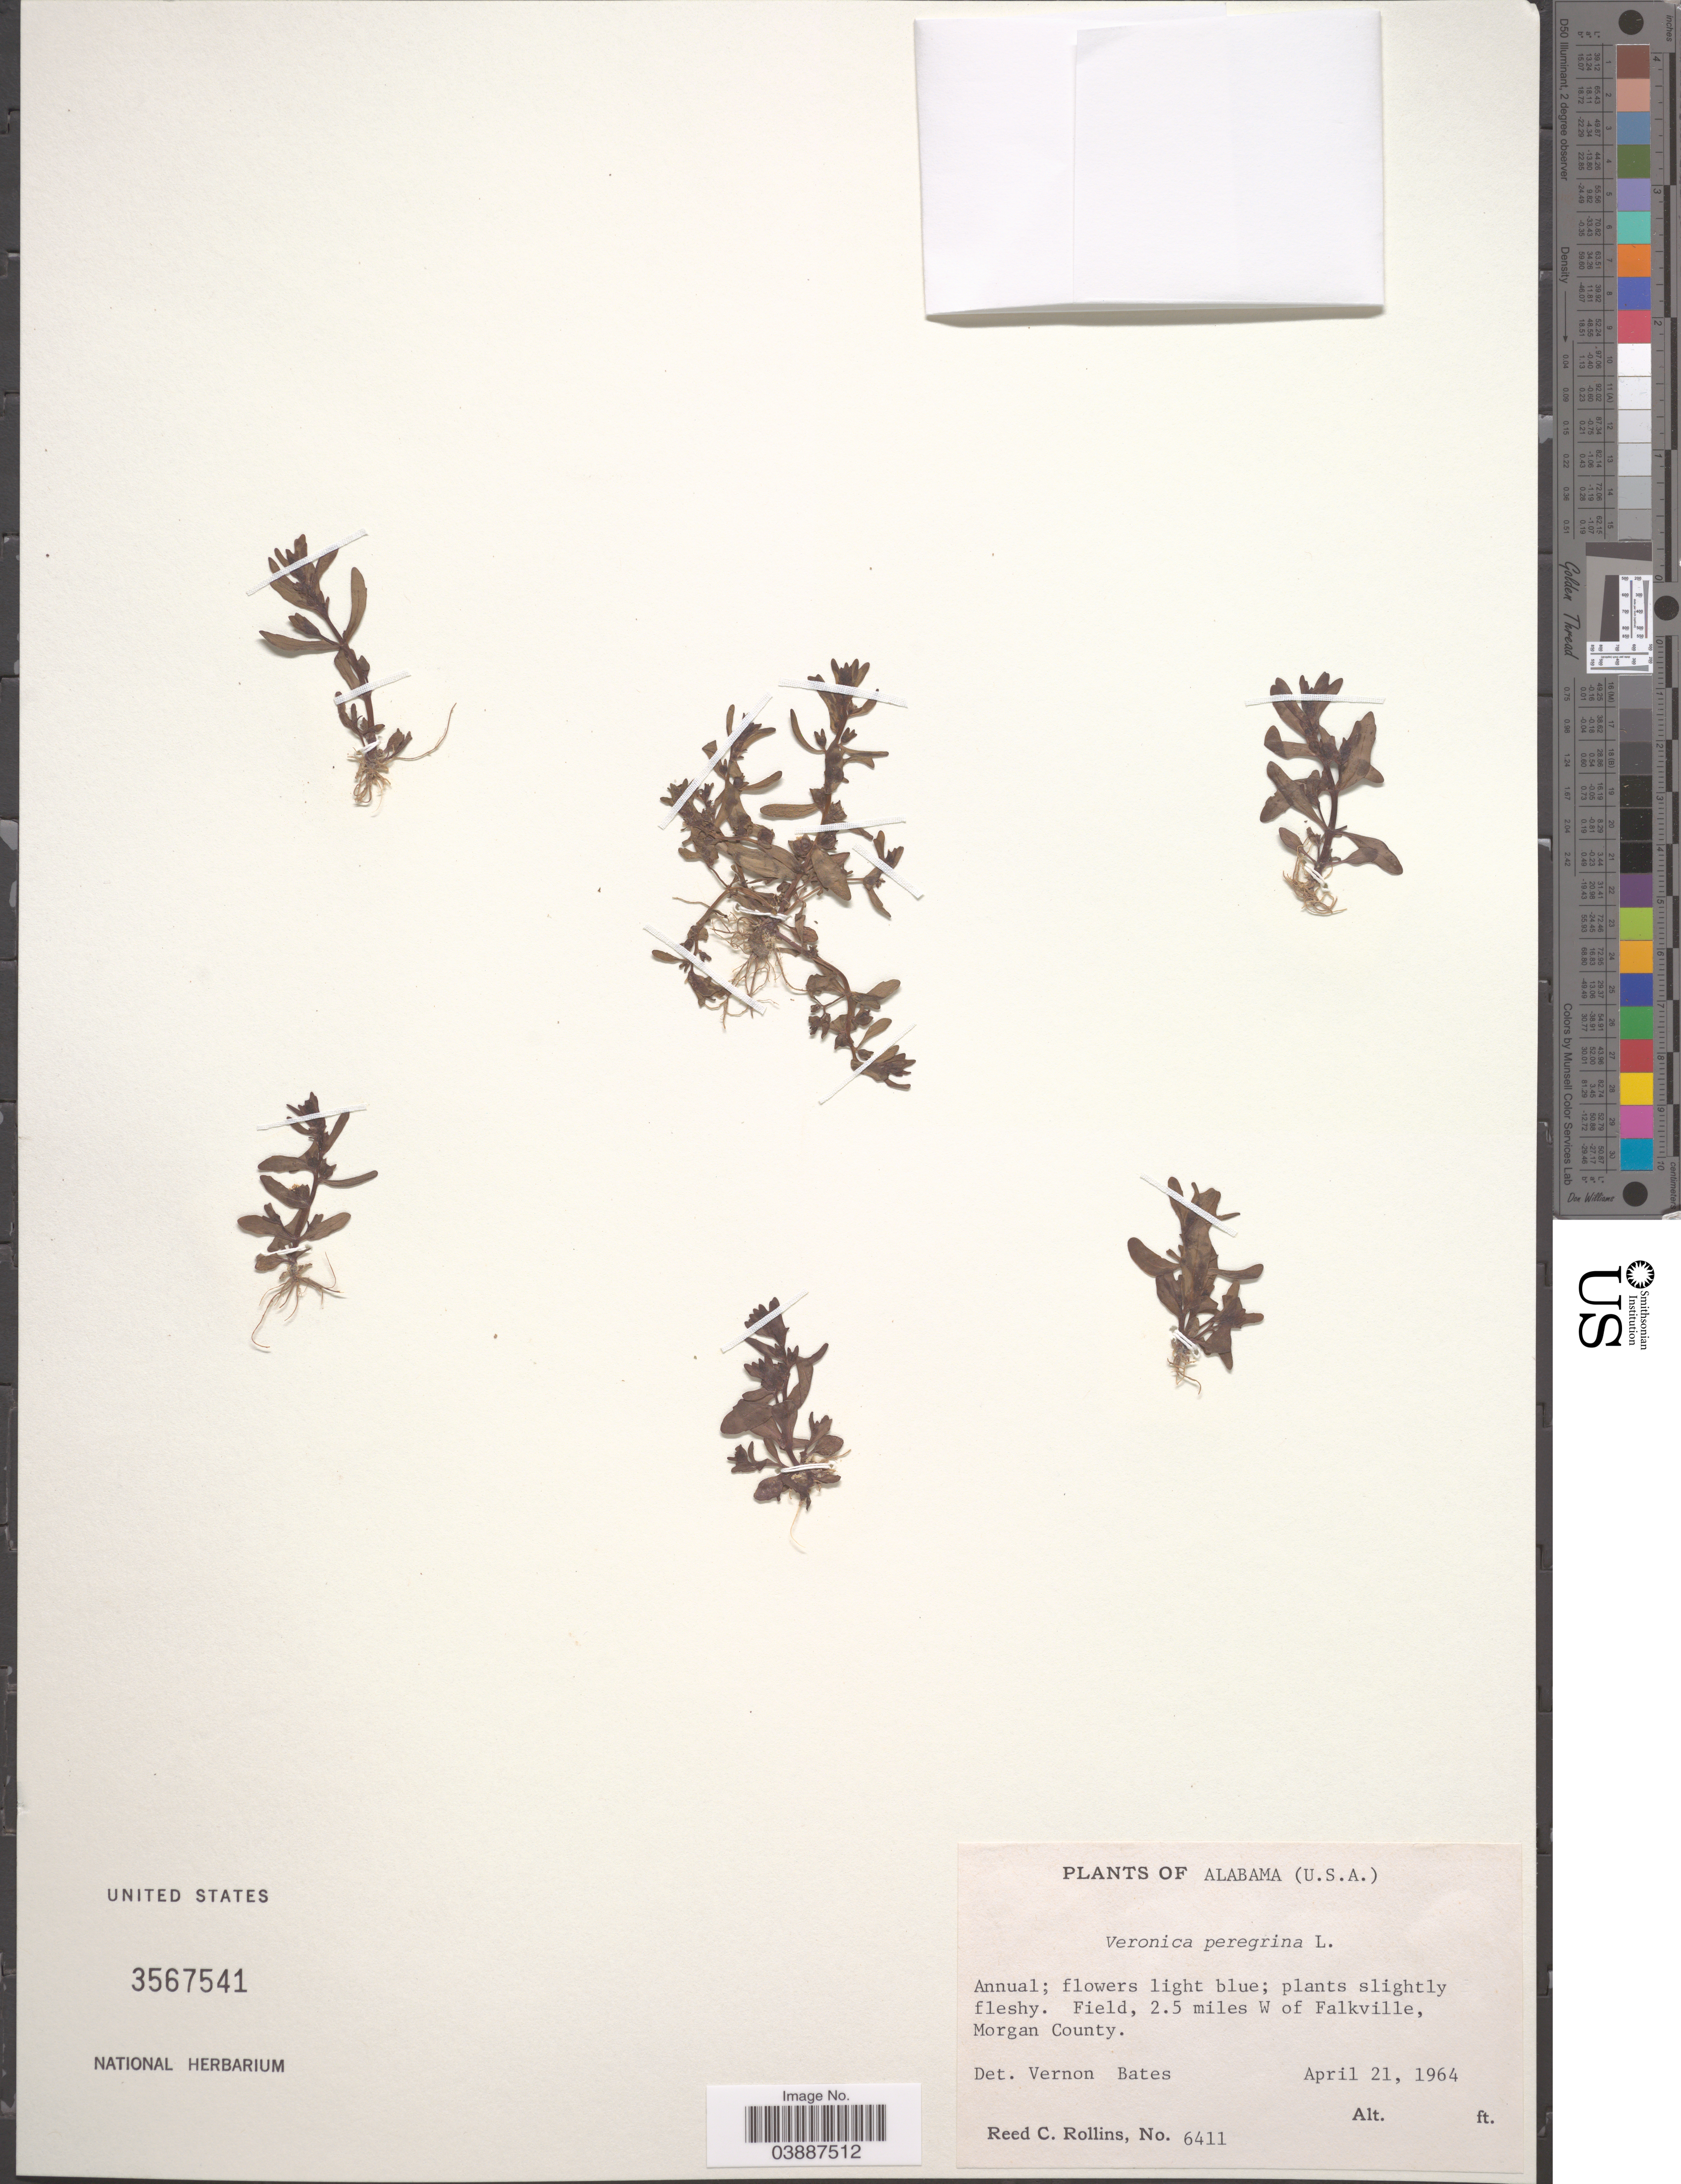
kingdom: Plantae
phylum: Tracheophyta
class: Magnoliopsida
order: Lamiales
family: Plantaginaceae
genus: Veronica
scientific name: Veronica peregrina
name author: L.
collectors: R. C. Rollins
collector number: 6411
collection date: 1964-04-21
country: United States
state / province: Alabama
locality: Field, 2.5 miles W of Falkville, Morgan County.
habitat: fields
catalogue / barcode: US 3567541